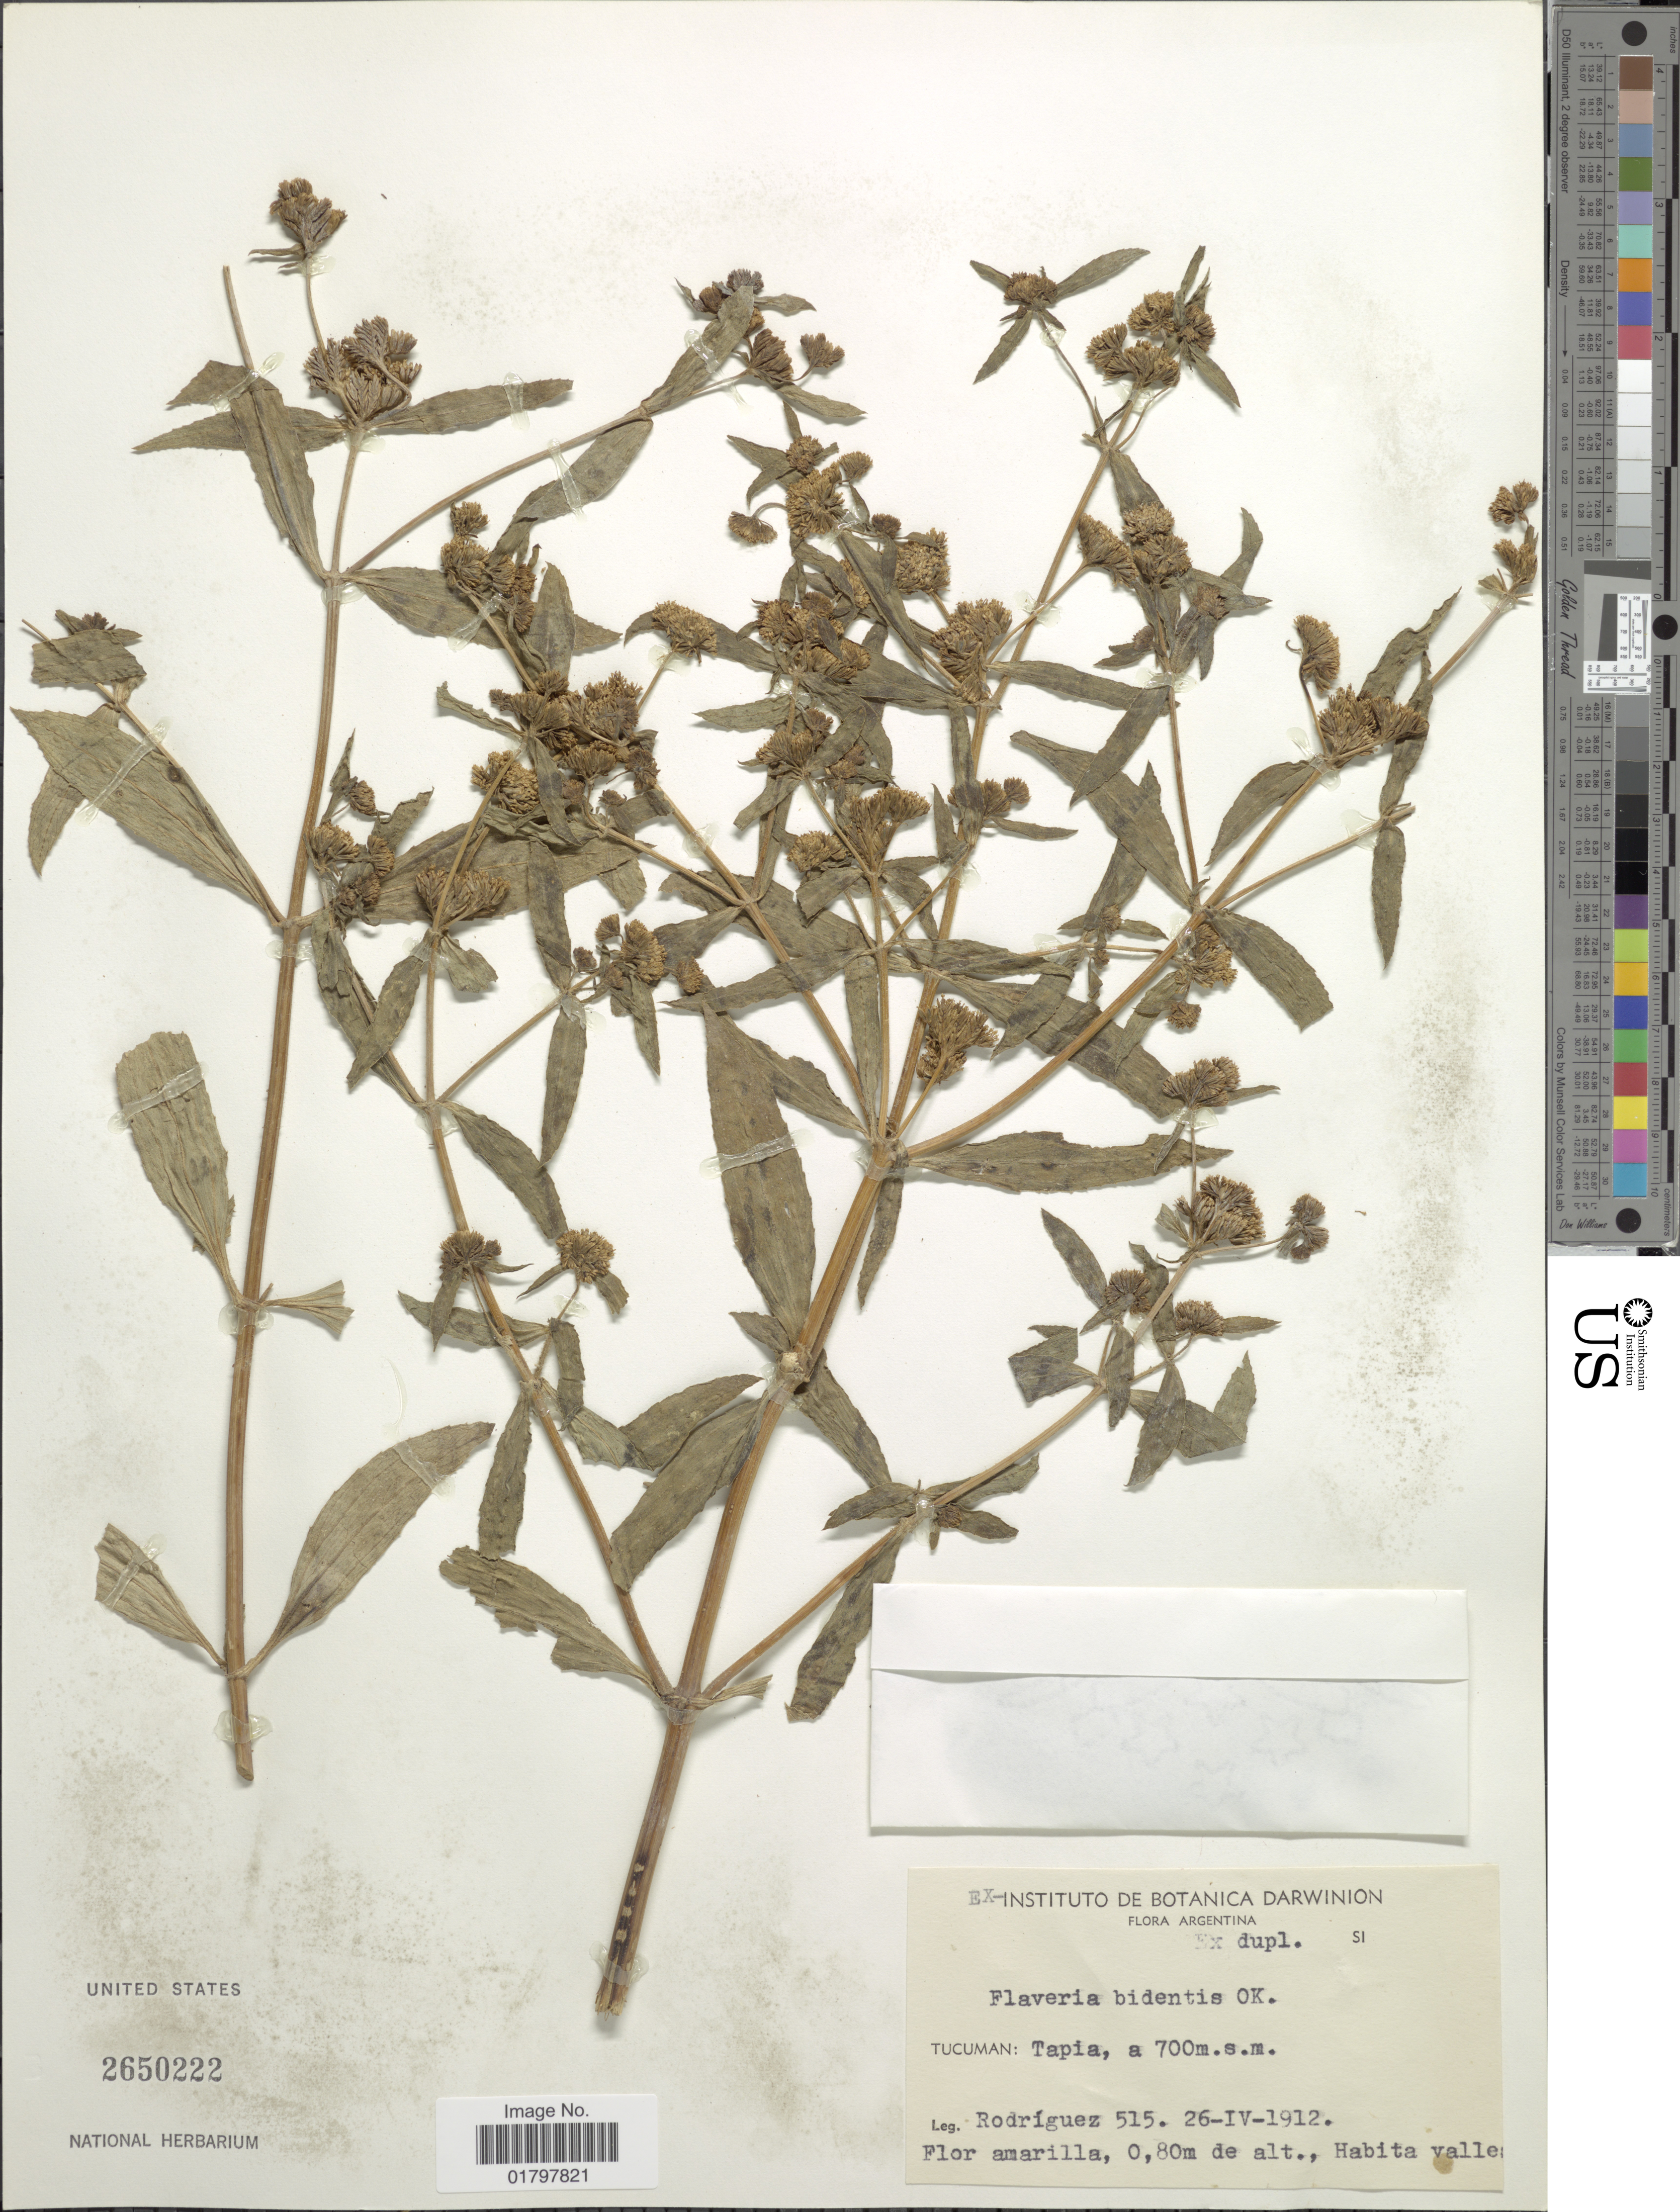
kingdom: Plantae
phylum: Tracheophyta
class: Magnoliopsida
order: Asterales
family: Asteraceae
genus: Flaveria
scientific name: Flaveria bidentis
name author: (L.) Kuntze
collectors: Rodriguez, --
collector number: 515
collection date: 1912-04-26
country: Argentina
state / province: Tucuman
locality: Tucuman: Tapia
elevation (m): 700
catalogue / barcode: US 2650222